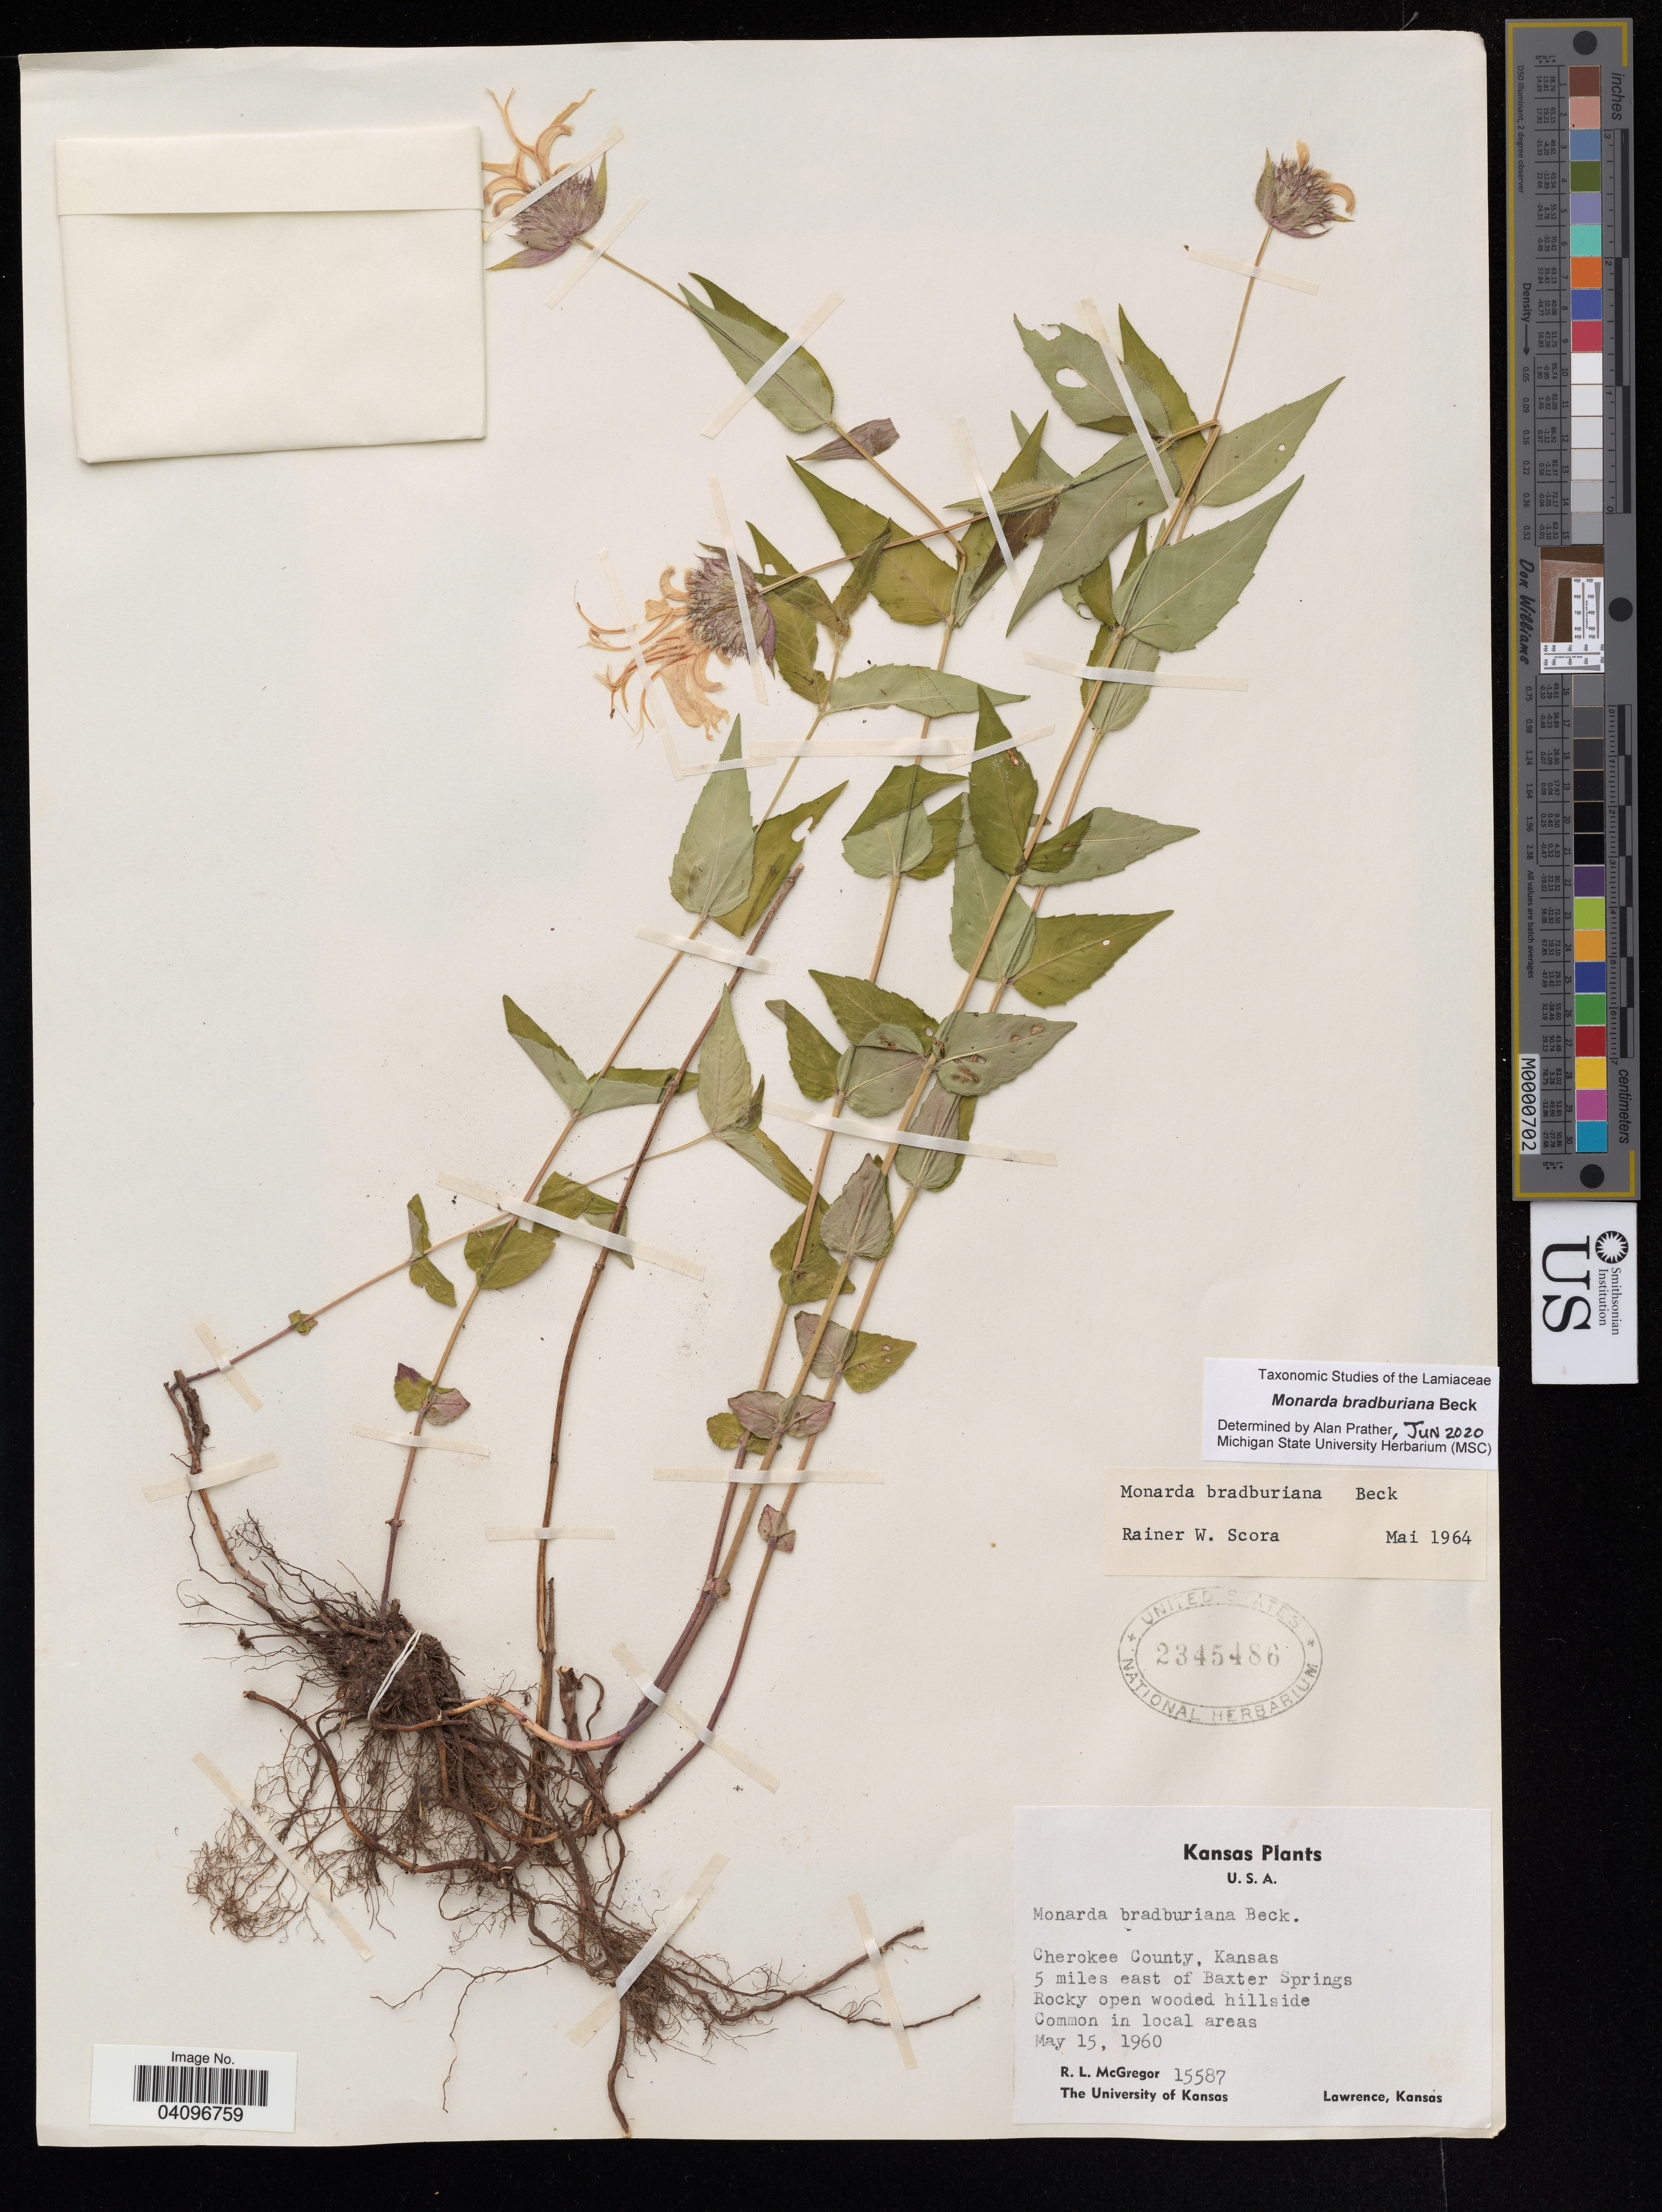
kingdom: Plantae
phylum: Tracheophyta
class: Magnoliopsida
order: Lamiales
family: Lamiaceae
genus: Monarda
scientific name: Monarda bradburiana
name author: L.C. Beck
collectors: R. McGregor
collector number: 15587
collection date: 1960-05-15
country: United States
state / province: Kansas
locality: Cherokee County, Kansas. 5 miles east of Baxter Springs.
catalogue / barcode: US 2345486